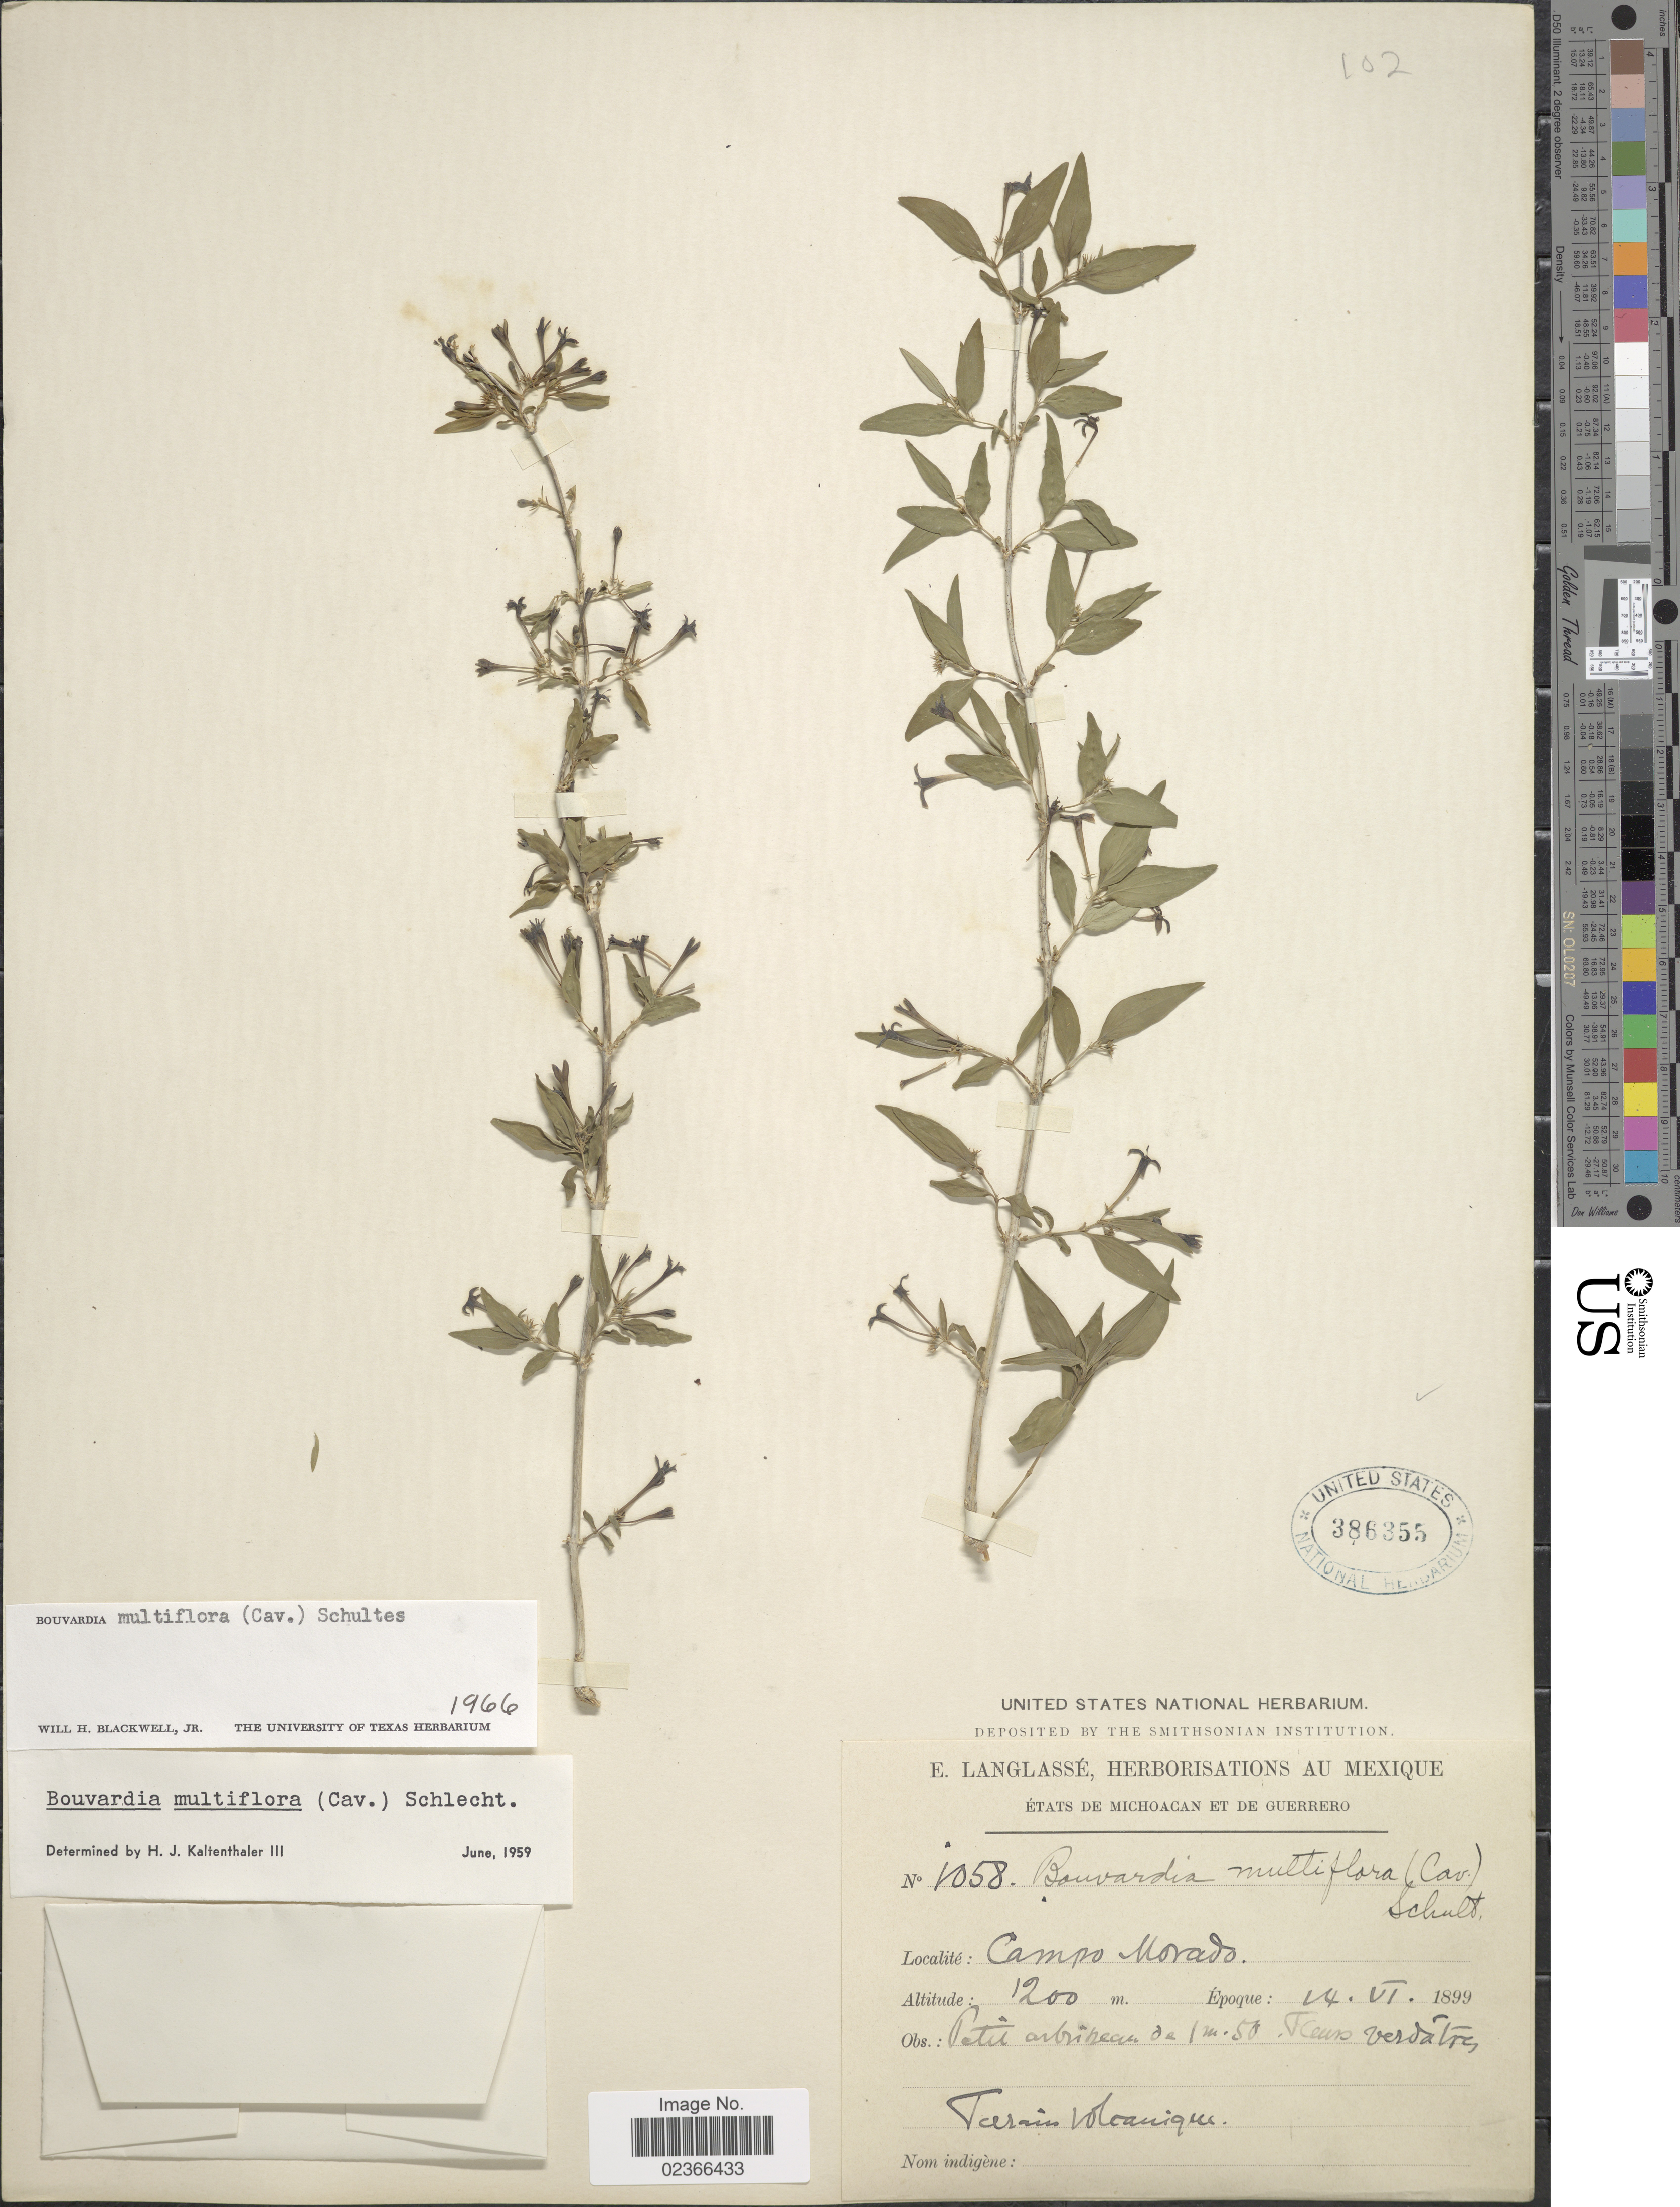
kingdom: Plantae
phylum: Tracheophyta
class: Magnoliopsida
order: Gentianales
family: Rubiaceae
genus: Bouvardia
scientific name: Bouvardia multiflora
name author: (Cav.) Schult.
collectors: E. Langlassé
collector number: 1058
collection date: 1899-06-14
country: Mexico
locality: Campo Morado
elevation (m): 1200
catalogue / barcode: US 386355